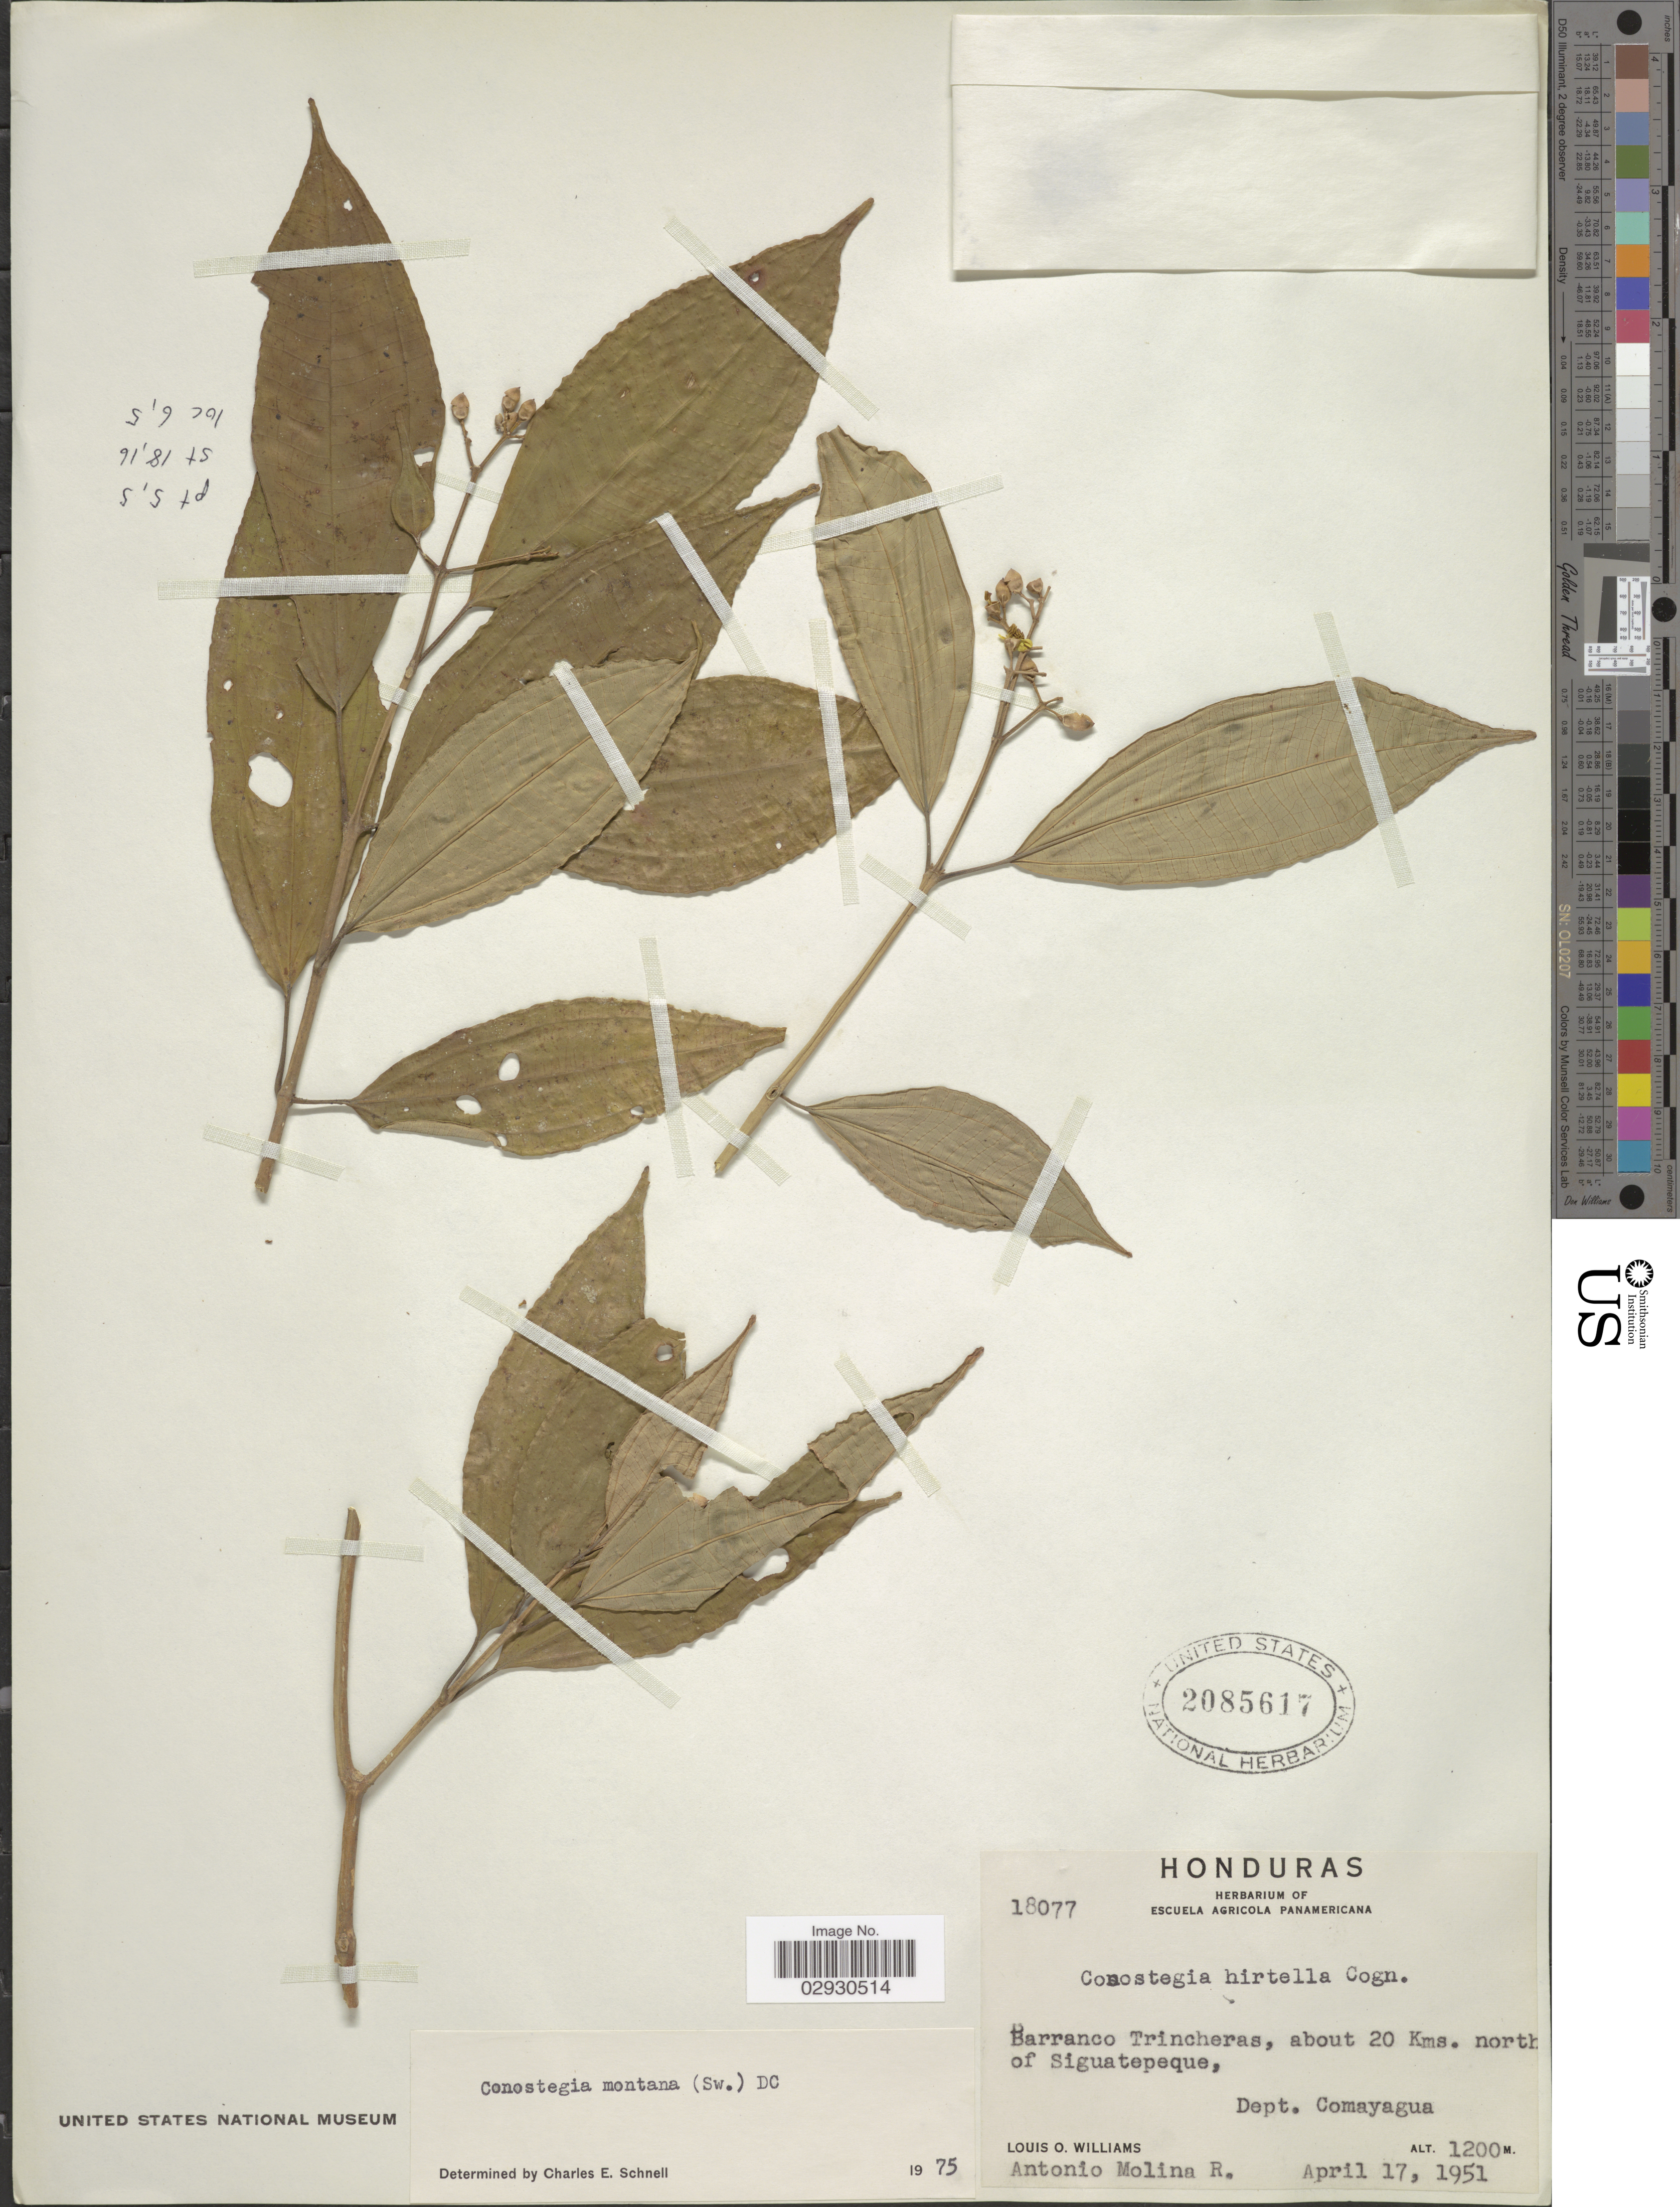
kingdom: Plantae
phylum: Tracheophyta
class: Magnoliopsida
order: Myrtales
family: Melastomataceae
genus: Conostegia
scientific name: Conostegia montana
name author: (Sw.) D. Don ex DC.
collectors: L. O. Williams & A. Molina R.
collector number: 18077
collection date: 1951-04-17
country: Honduras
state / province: Comayagua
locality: Barranco Trincheras, about 20 Kms. north of Siguatepeque, Dept. Comayagua.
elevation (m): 1200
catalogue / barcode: US 2085617